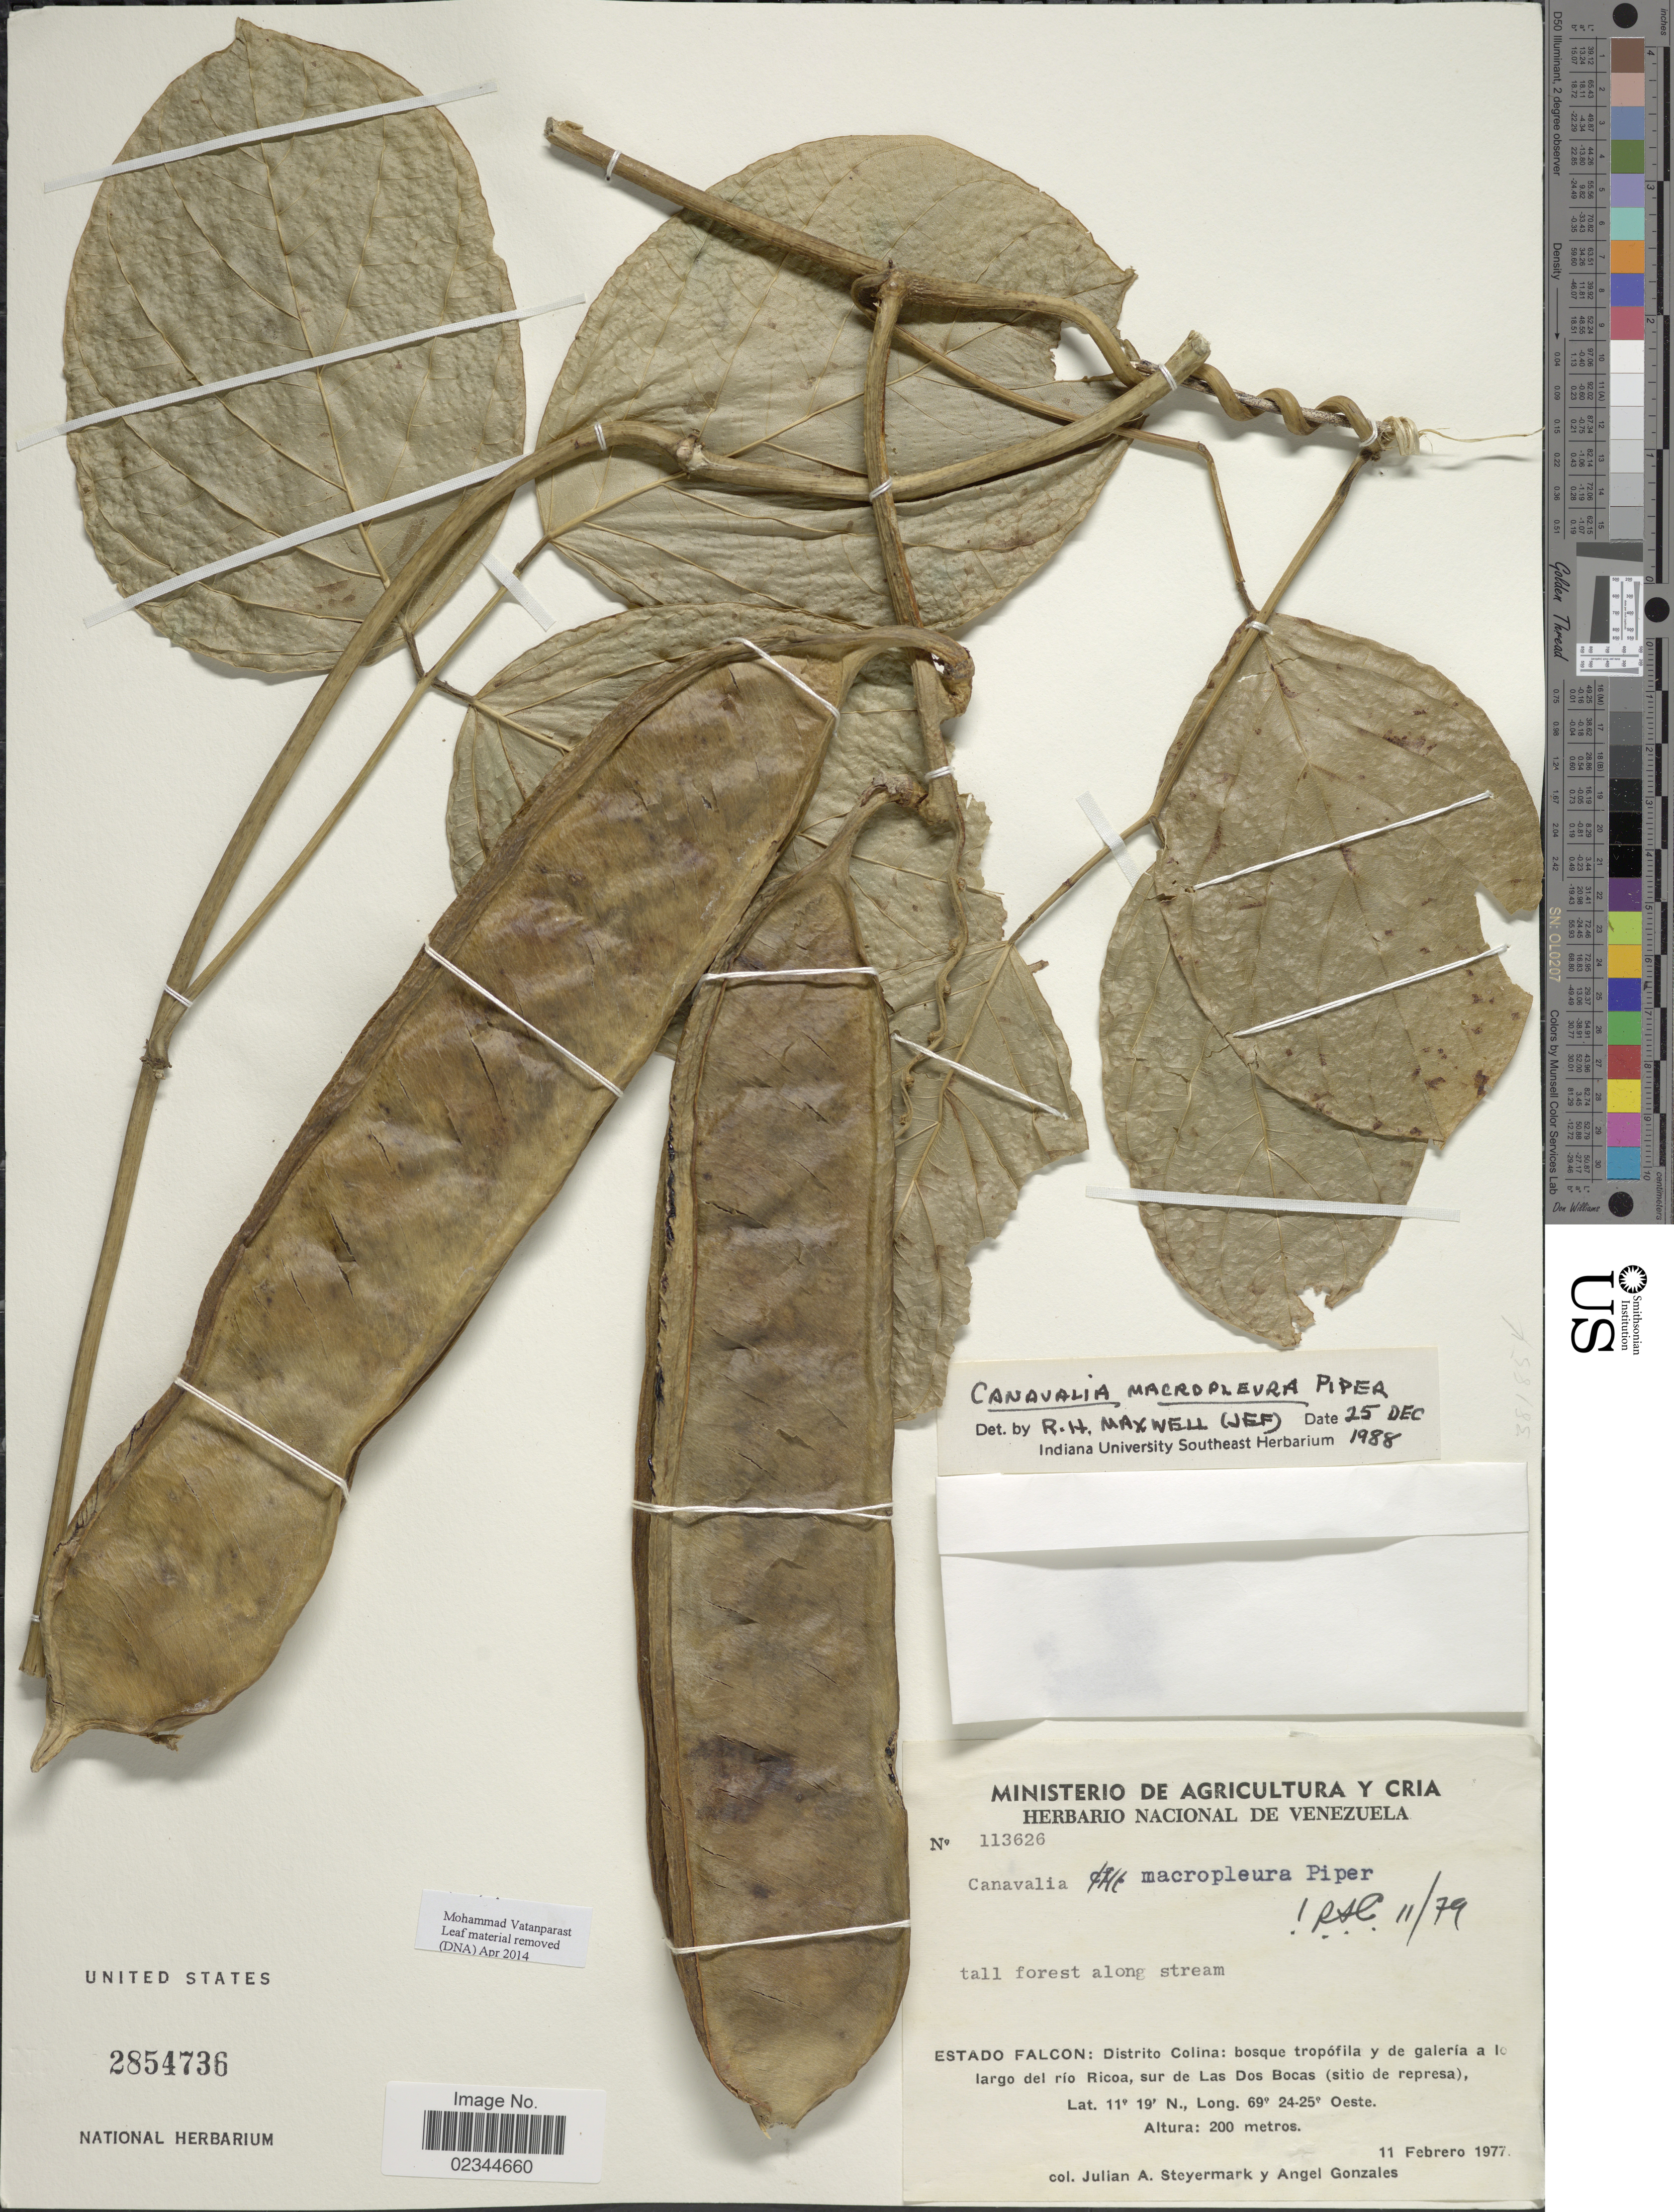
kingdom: Plantae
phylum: Tracheophyta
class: Magnoliopsida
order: Fabales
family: Fabaceae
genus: Canavalia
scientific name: Canavalia macropleura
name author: Piper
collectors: J. Steyermark & A. Gonzáles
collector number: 113626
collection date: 1977-02-11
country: Venezuela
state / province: Falcón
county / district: Colina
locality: Estado Falcon: Distrito Colina: bosque tropofila y de galeria a lo largo del rio Ricoa, sur de Las Dos Bocas (sitio de represa)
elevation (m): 200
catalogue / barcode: US 2854736